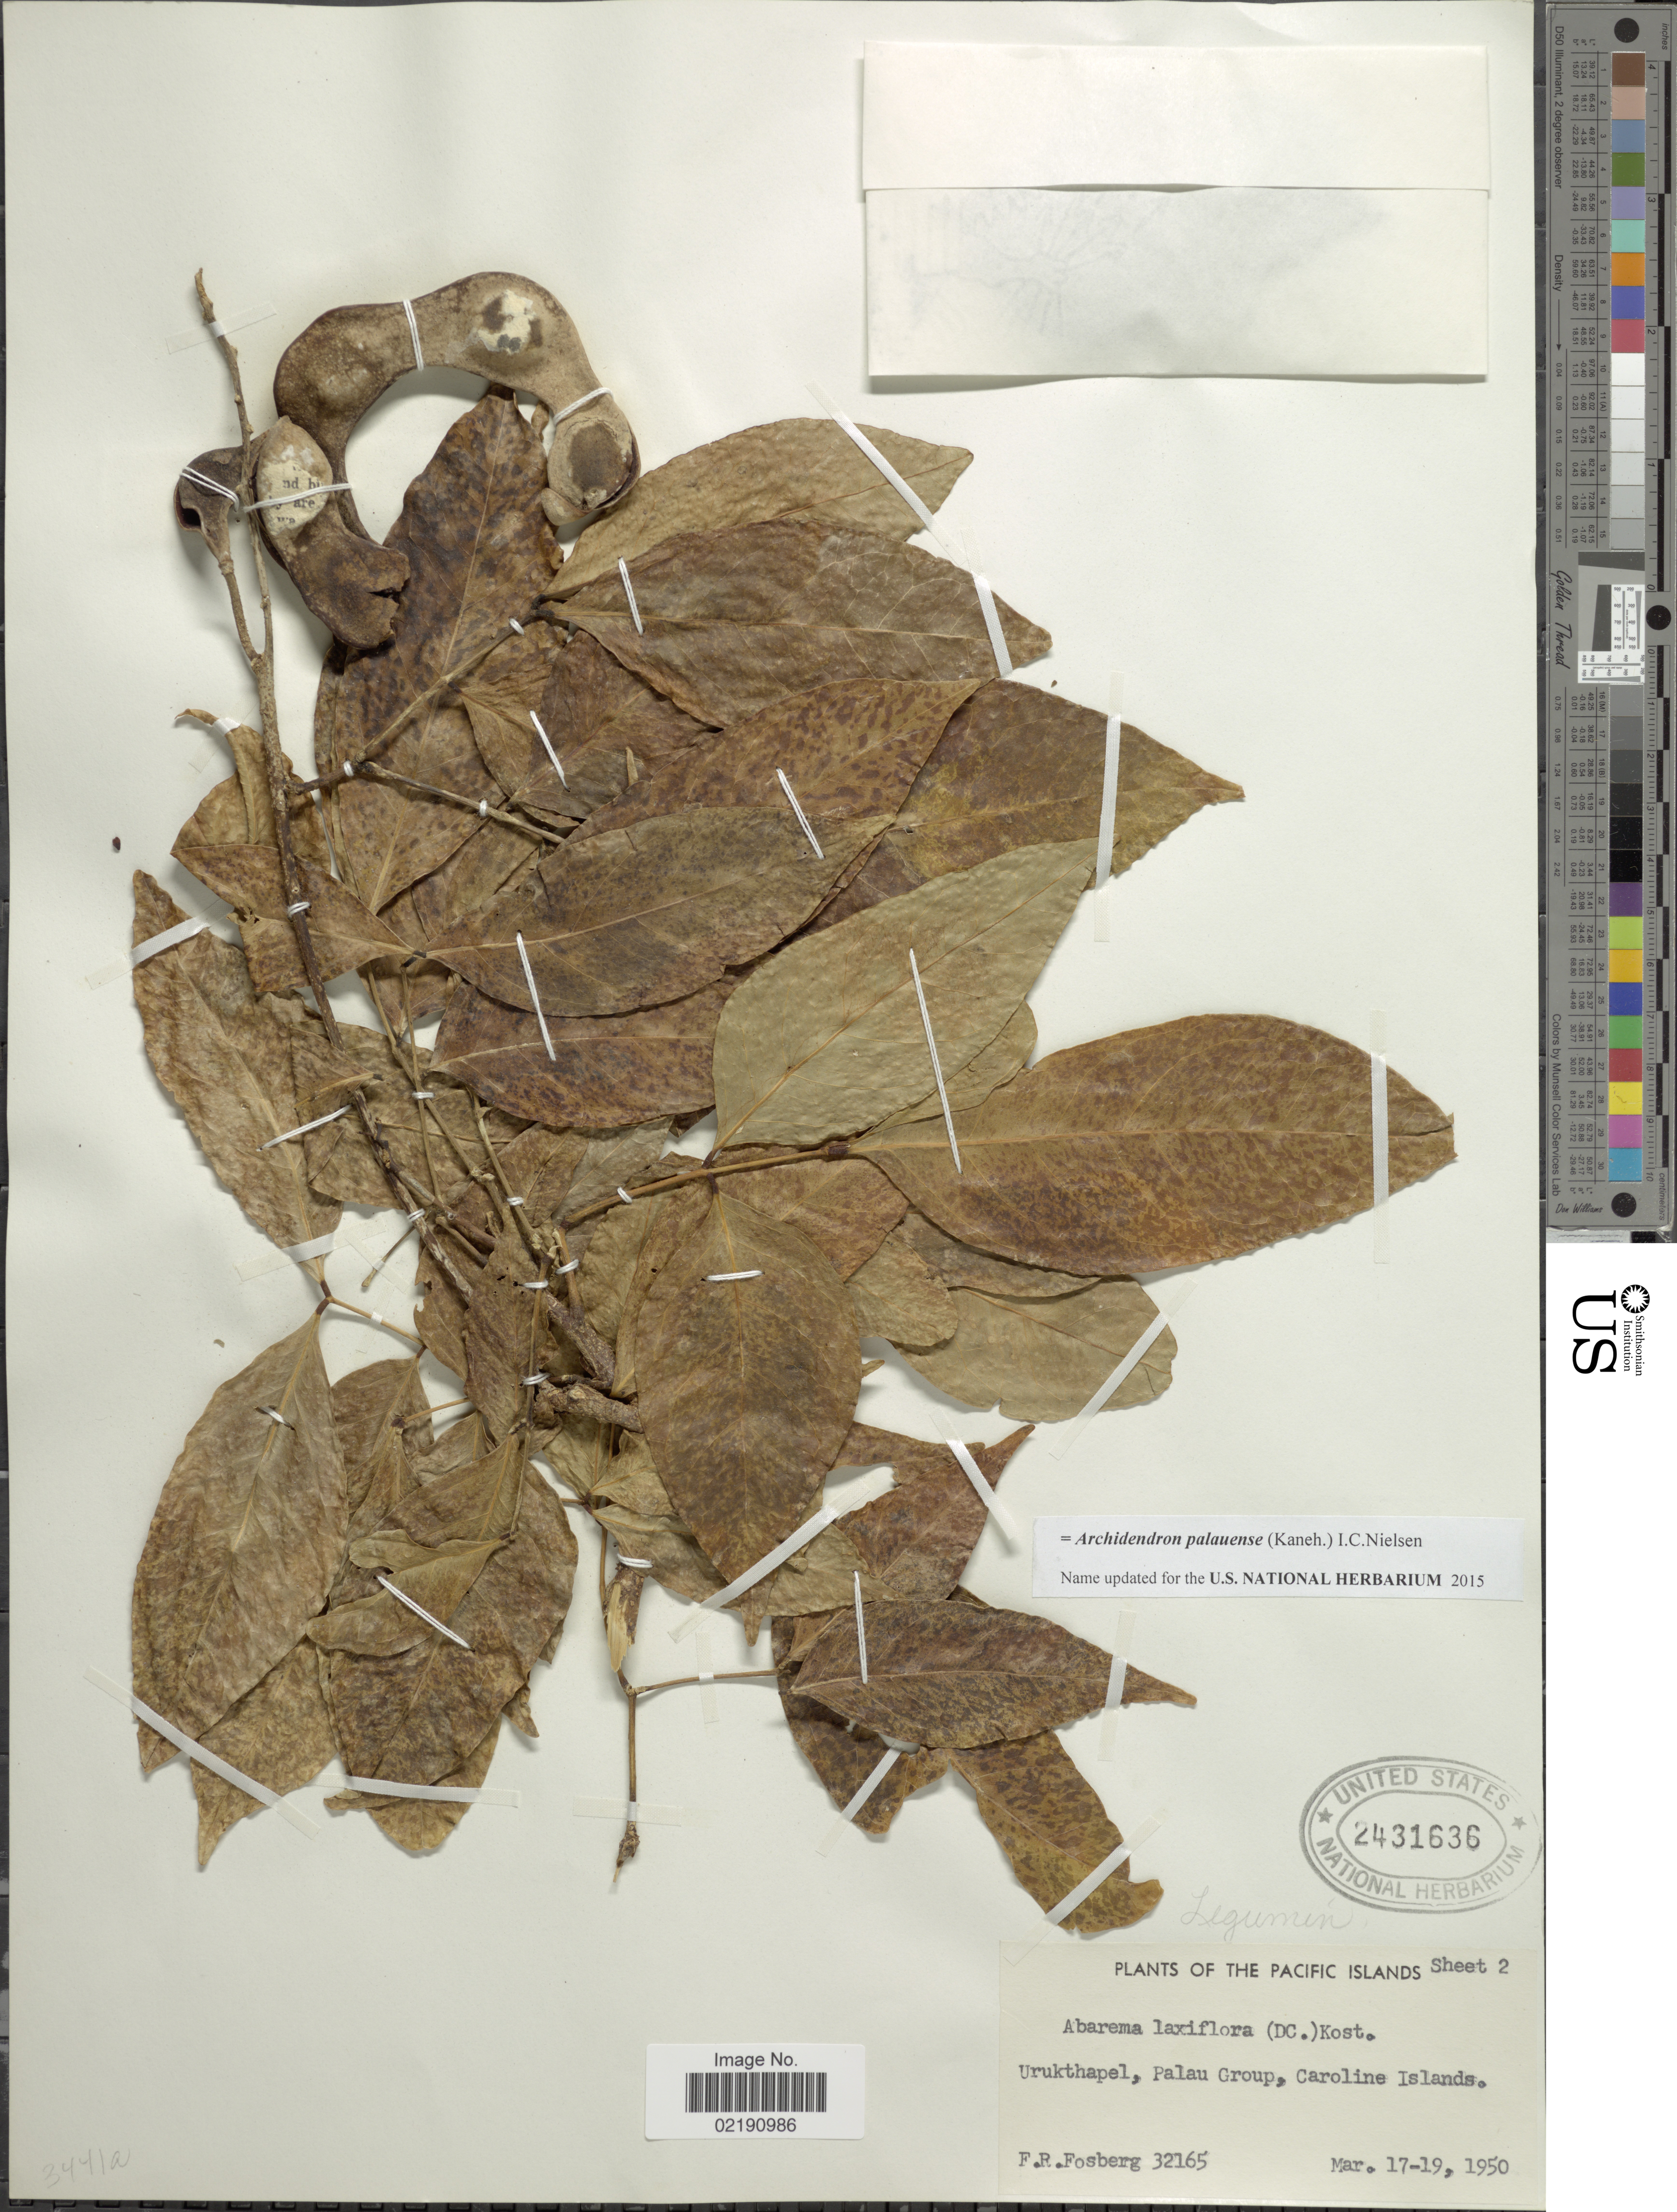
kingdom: Plantae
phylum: Tracheophyta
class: Magnoliopsida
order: Fabales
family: Fabaceae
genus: Archidendron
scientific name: Archidendron palauense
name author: (Kaneh.) I.C. Nielsen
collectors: F. R. Fosberg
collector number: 32165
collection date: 1950-03-17/1950-03-19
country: Palau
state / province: Koror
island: Ngeruktabel [Urukthapel]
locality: Urukthapel, Palau Group, Caroline Islands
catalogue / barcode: US 2431636